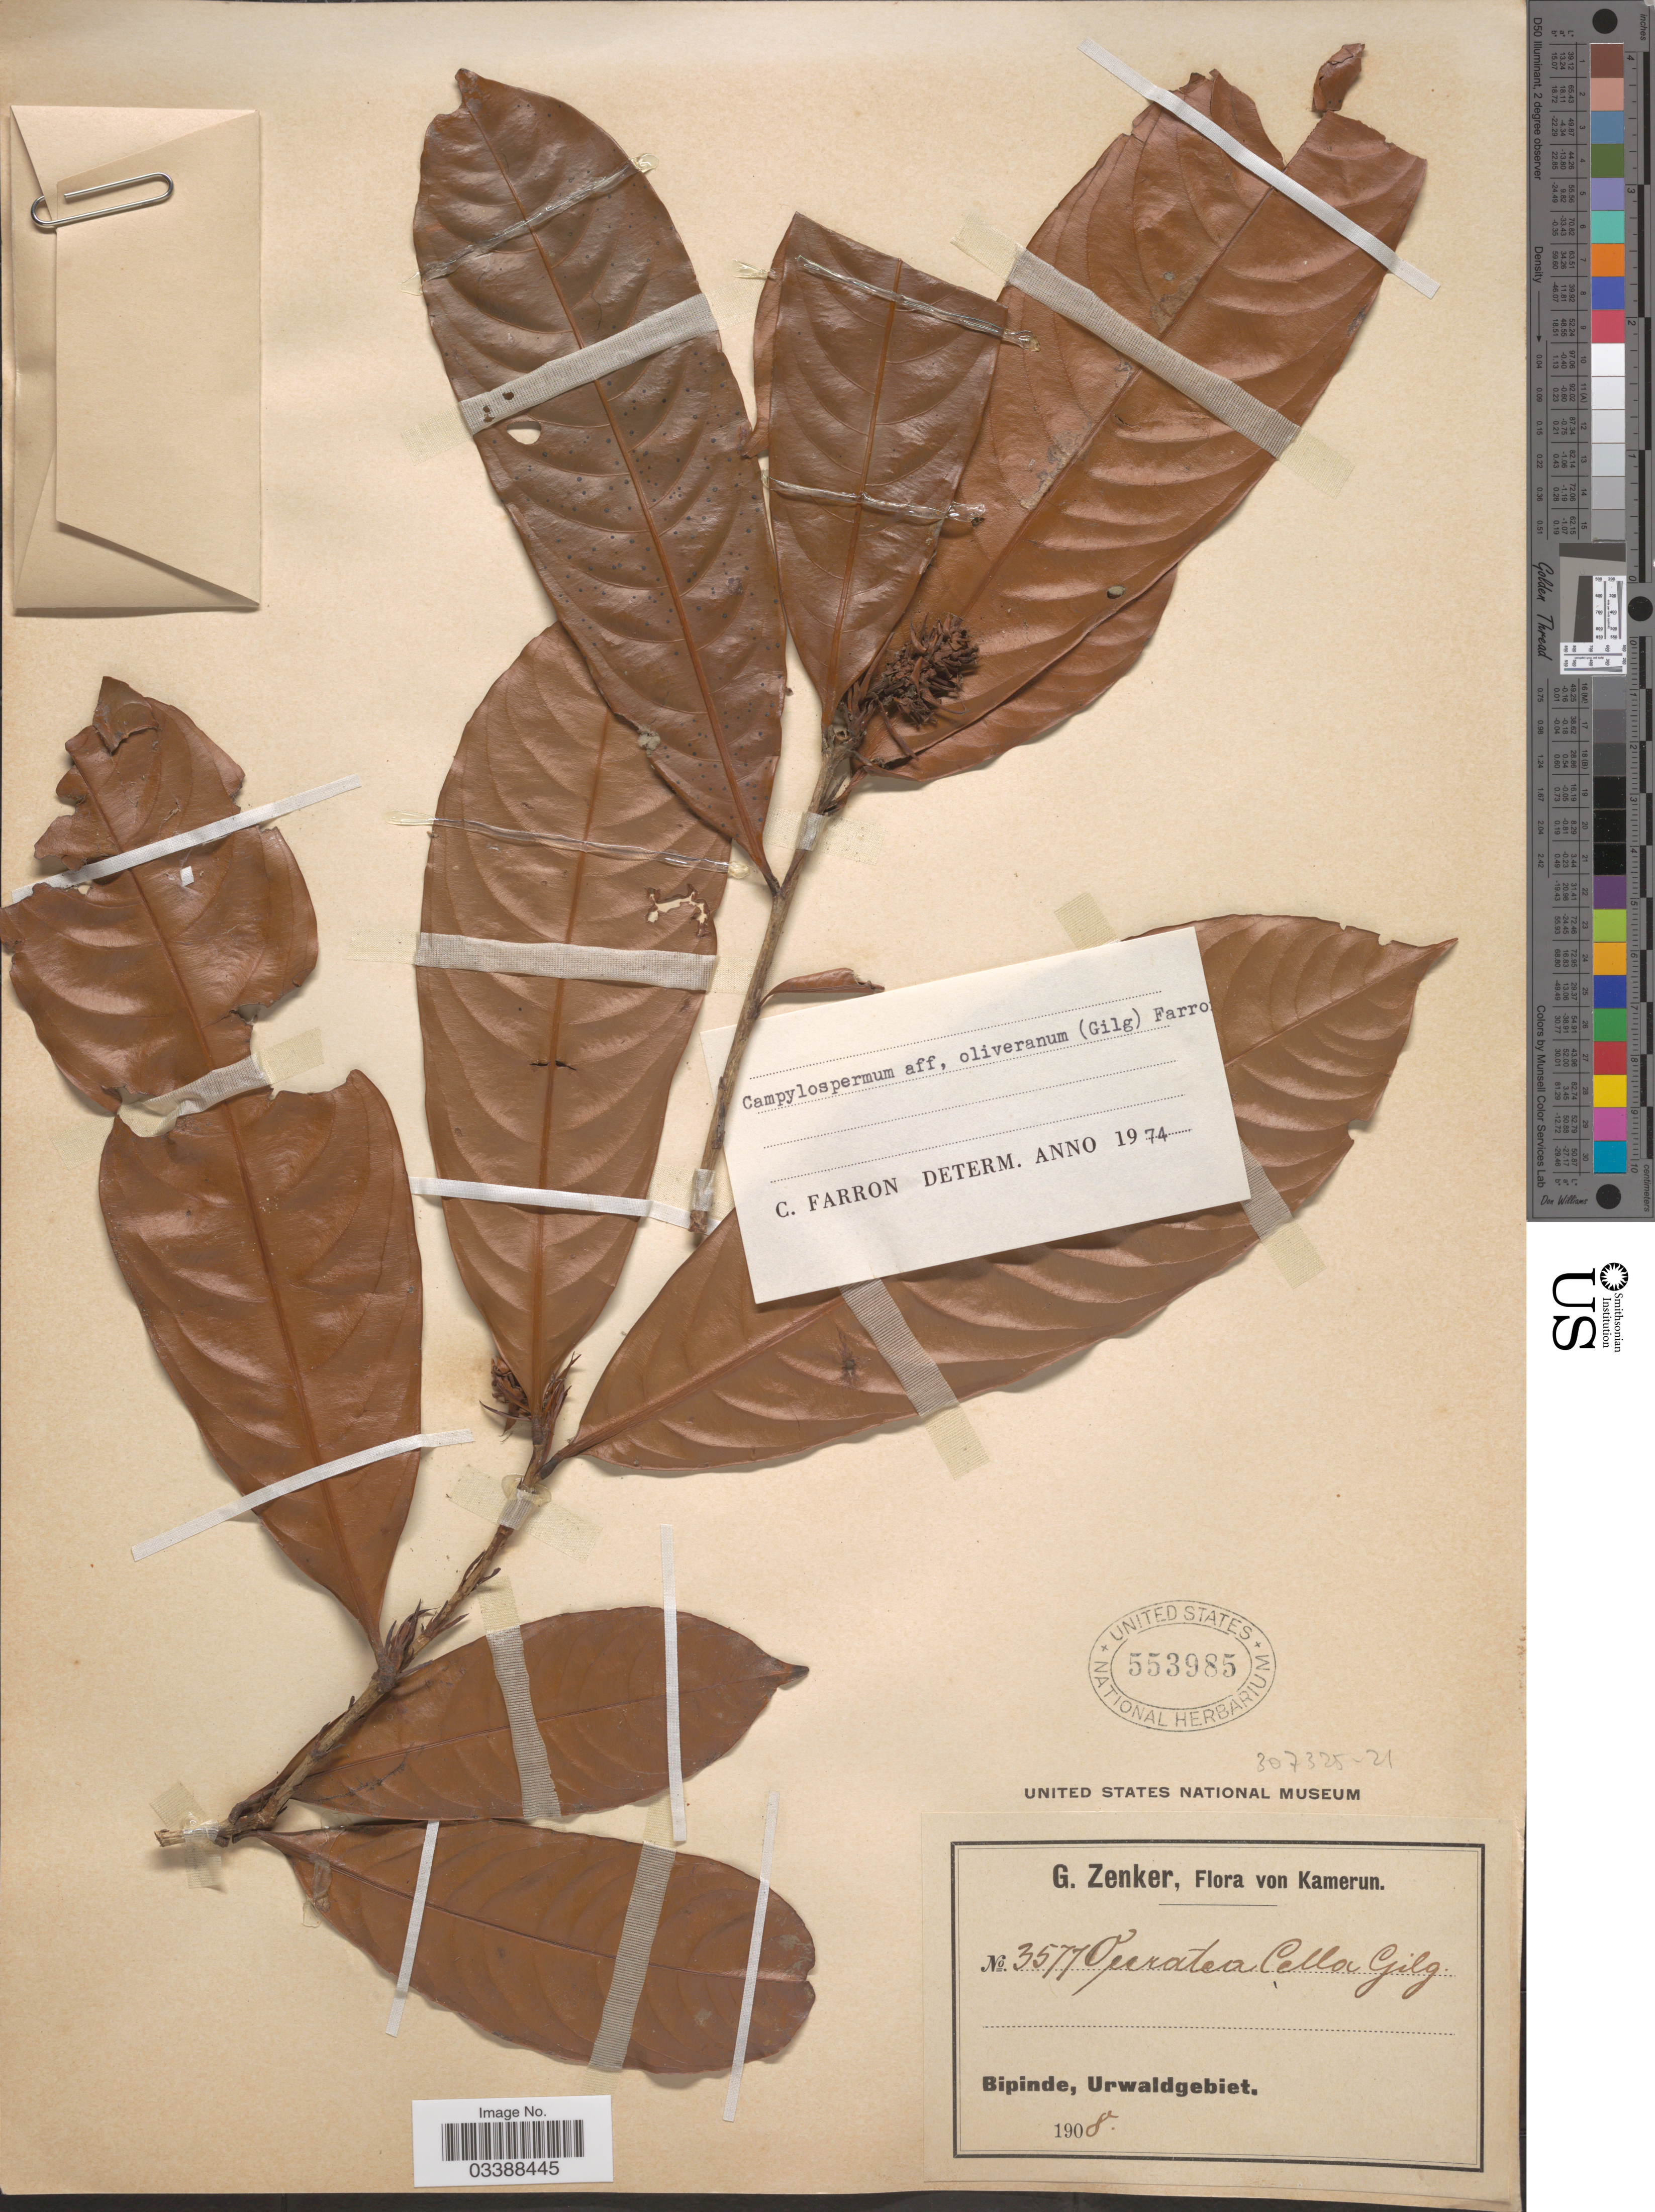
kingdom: Plantae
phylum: Tracheophyta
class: Magnoliopsida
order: Malpighiales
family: Ochnaceae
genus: Campylospermum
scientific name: Campylospermum oliveranum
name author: (Gilg) Farron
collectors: G. A. Zenker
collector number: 3577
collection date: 1908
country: Cameroon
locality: Bipinde, Urwaldgebiet.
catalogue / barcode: US 553985